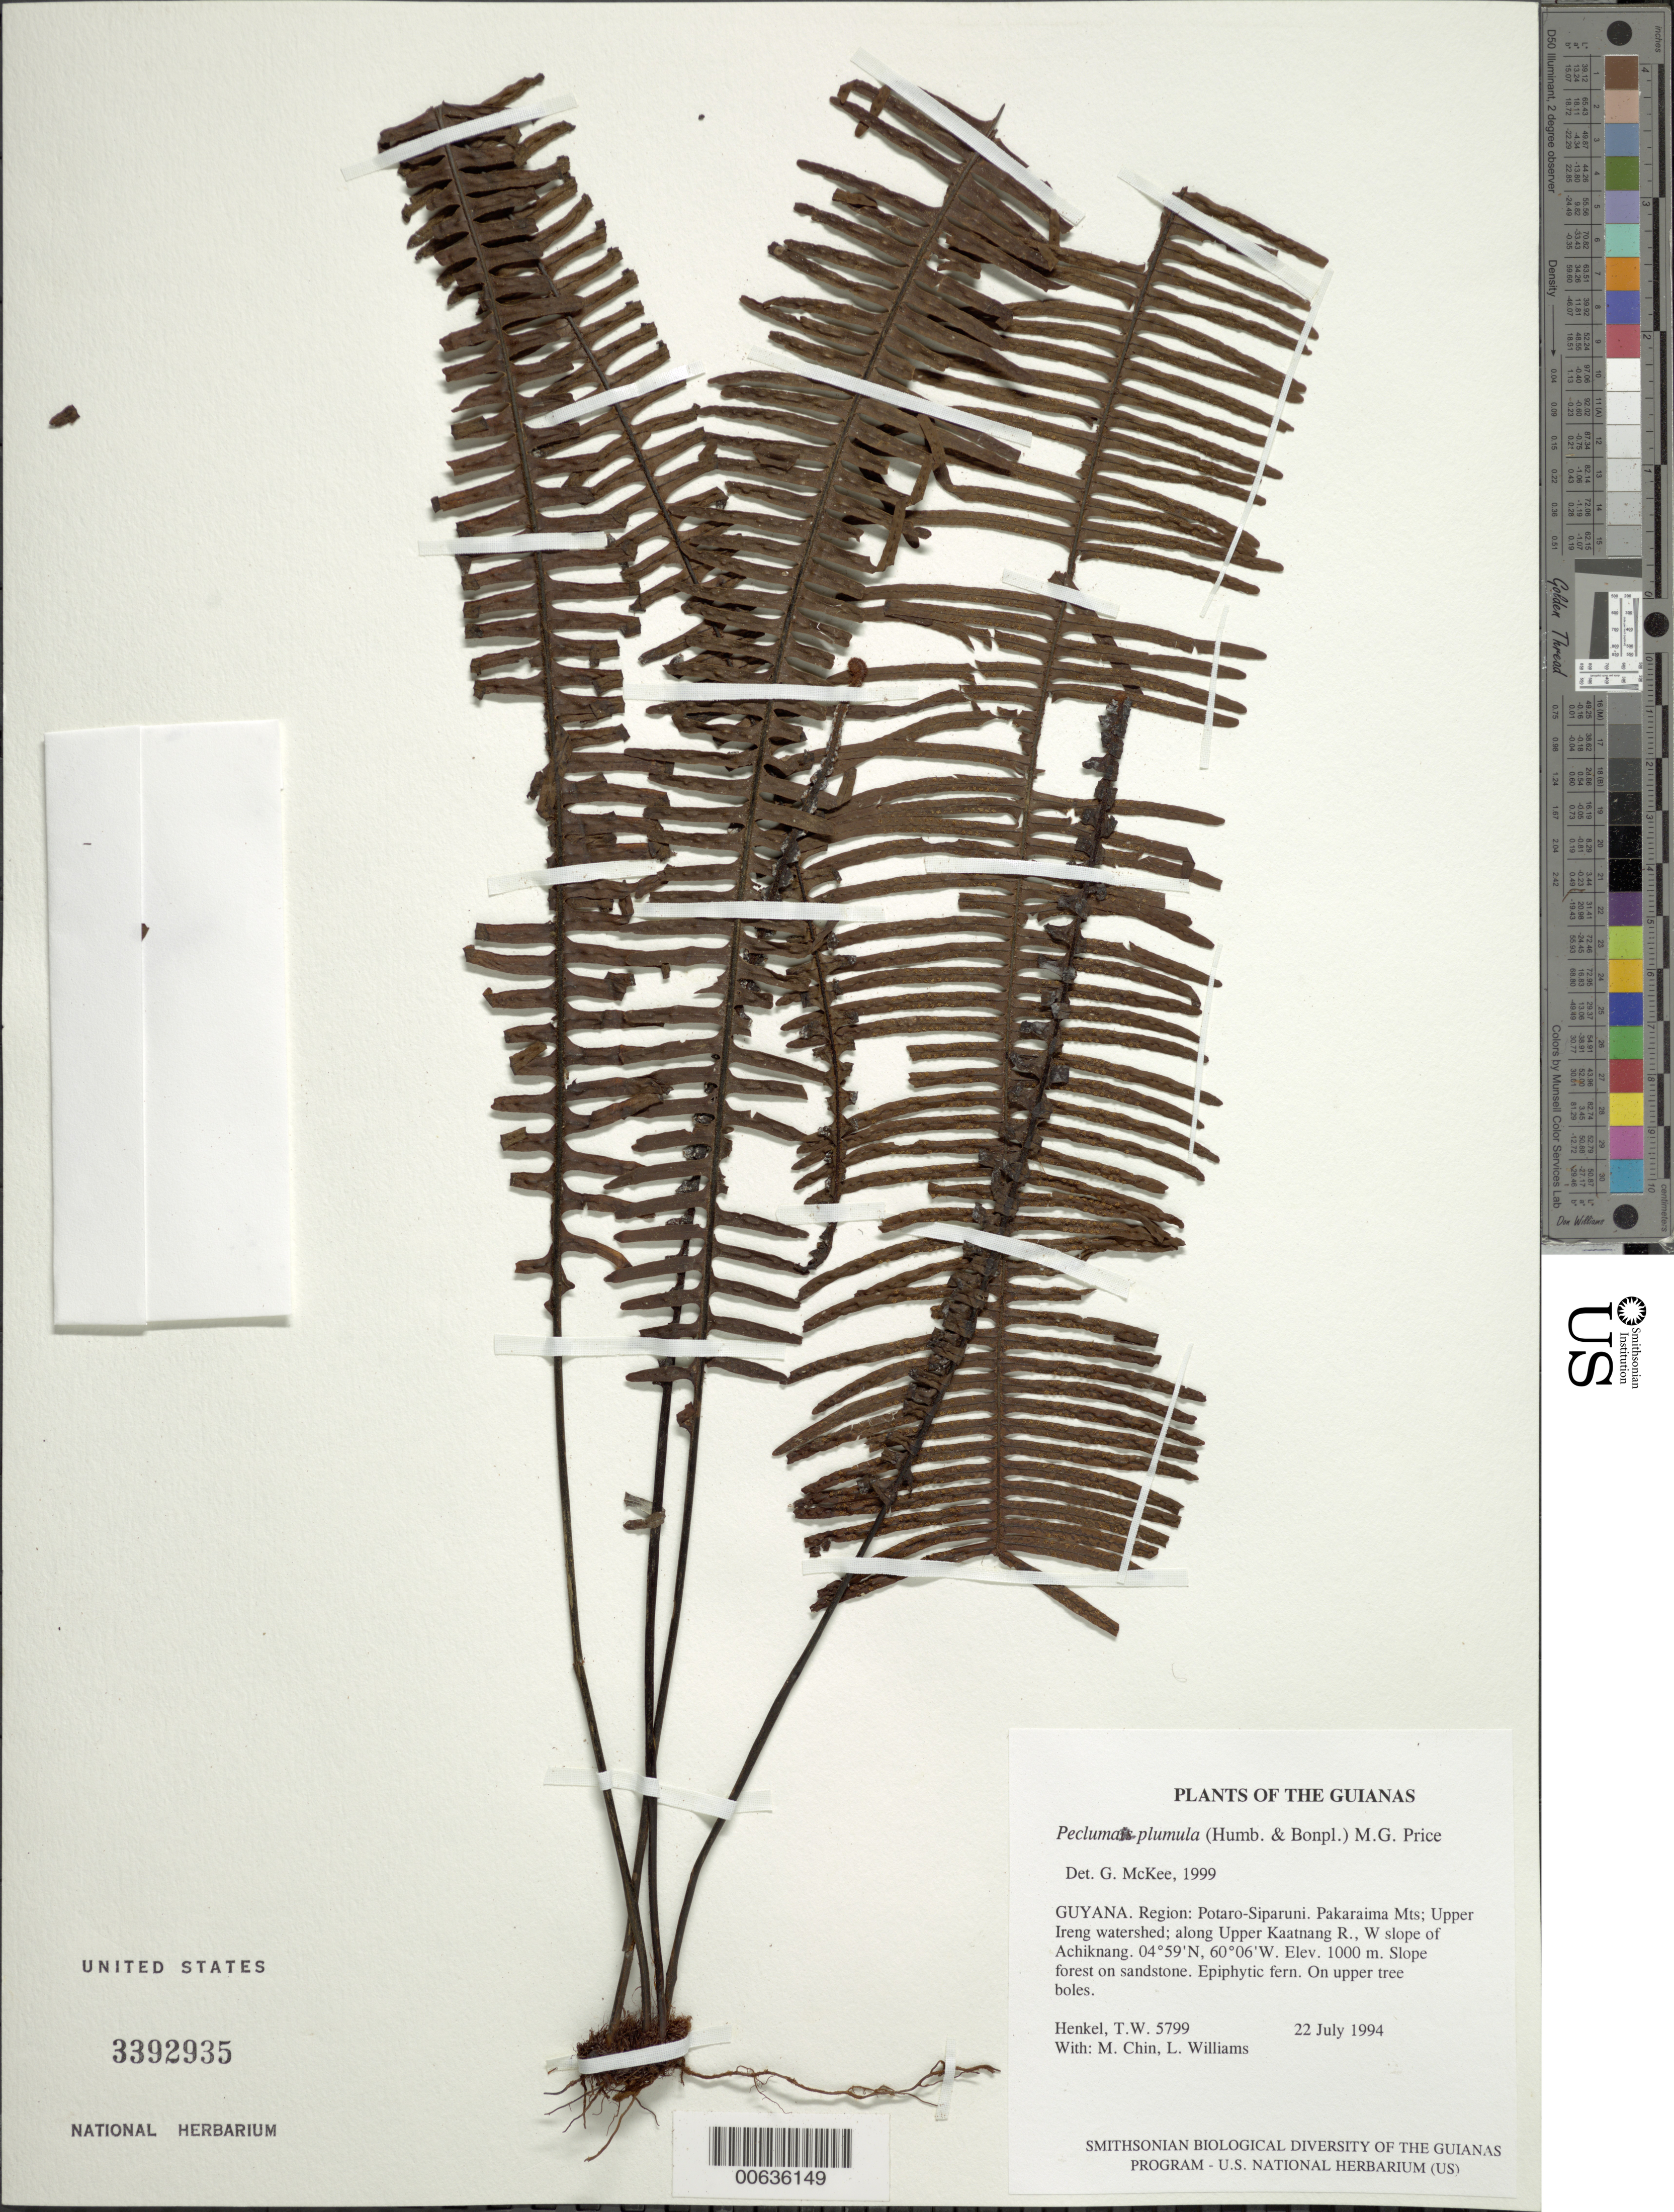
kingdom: Plantae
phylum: Tracheophyta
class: Polypodiopsida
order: Polypodiales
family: Polypodiaceae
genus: Pecluma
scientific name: Pecluma plumula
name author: (Humb. & Bonpl. ex Willd.) M.G. Price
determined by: McKee, G. S., (US), NMNH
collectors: T. Henkel, M. Chin & L. Williams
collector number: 5799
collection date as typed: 22 July 1994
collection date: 1994-07-22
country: Guyana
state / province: Potaro-Siparuni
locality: Pakaraima Mts; Upper Ireng watershed; along Upper Kaatnang R., W slope of Achiknang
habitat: Slope forest on sandstone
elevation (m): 1000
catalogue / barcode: US 3392935